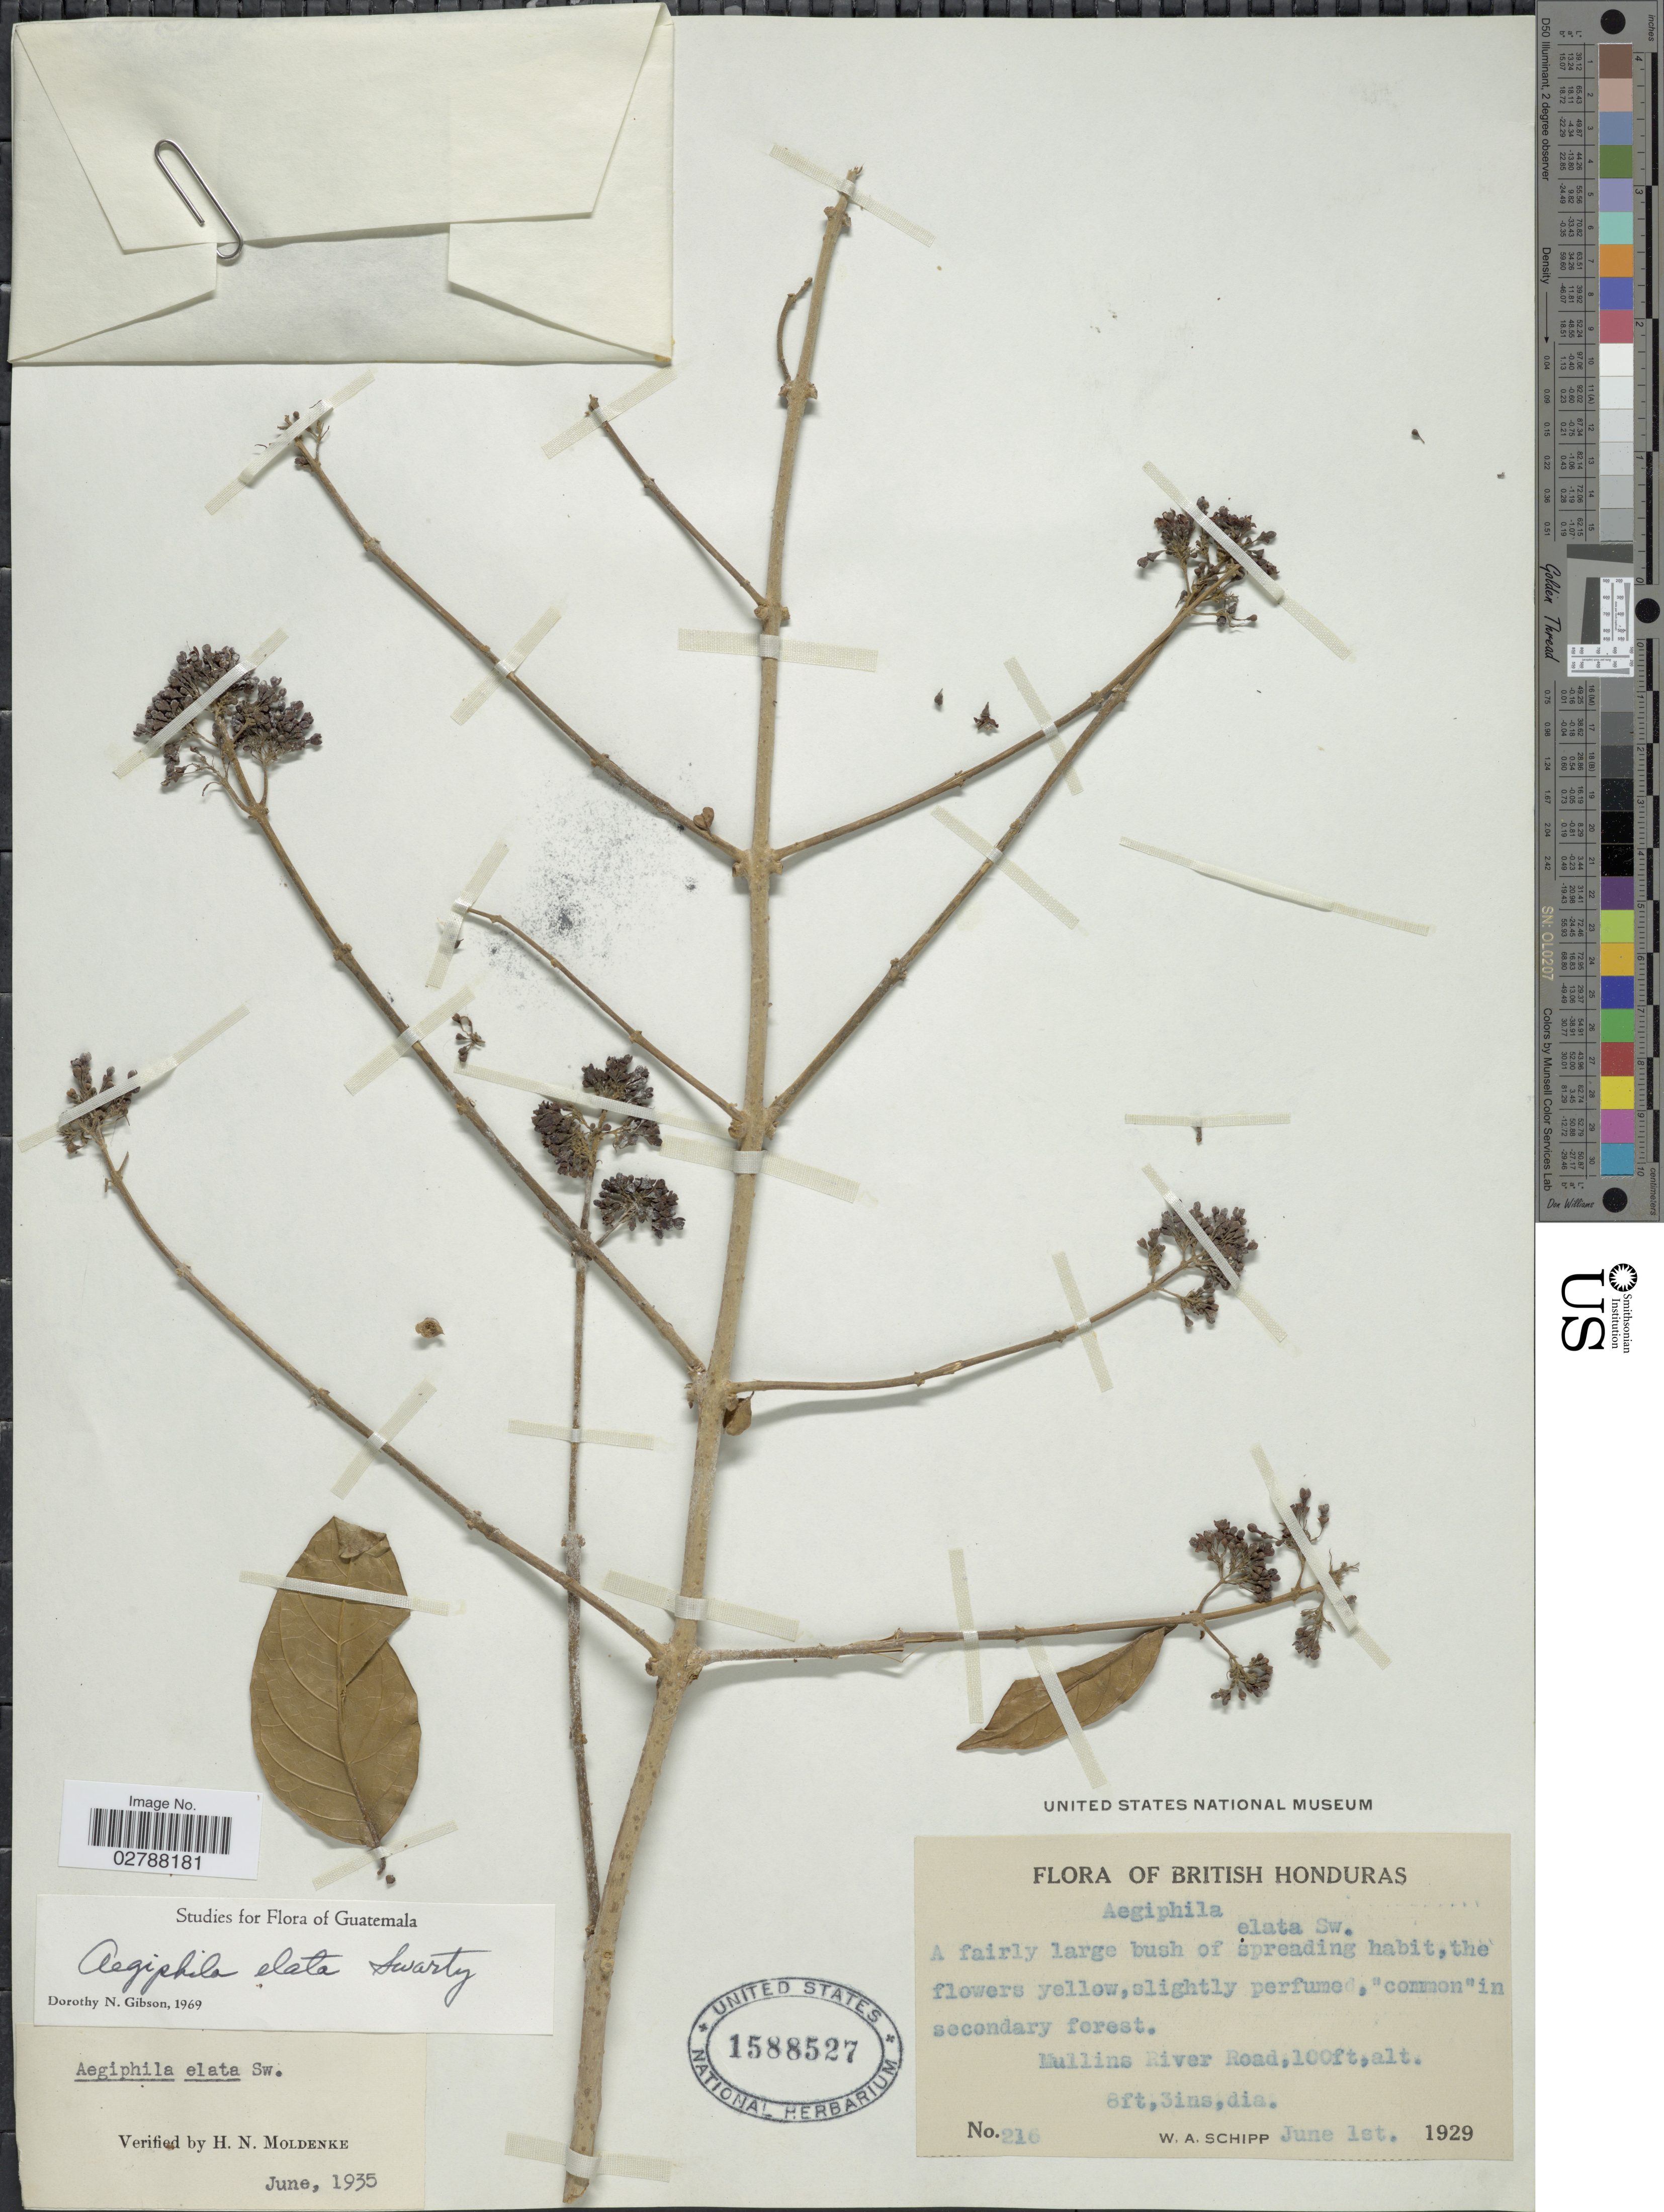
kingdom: Plantae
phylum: Tracheophyta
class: Magnoliopsida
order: Lamiales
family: Lamiaceae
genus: Aegiphila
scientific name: Aegiphila elata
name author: Sw.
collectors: W. Schipp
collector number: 216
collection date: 1929-06-01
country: Belize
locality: British Honduras. Mullins River Road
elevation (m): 30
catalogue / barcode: US 1588527